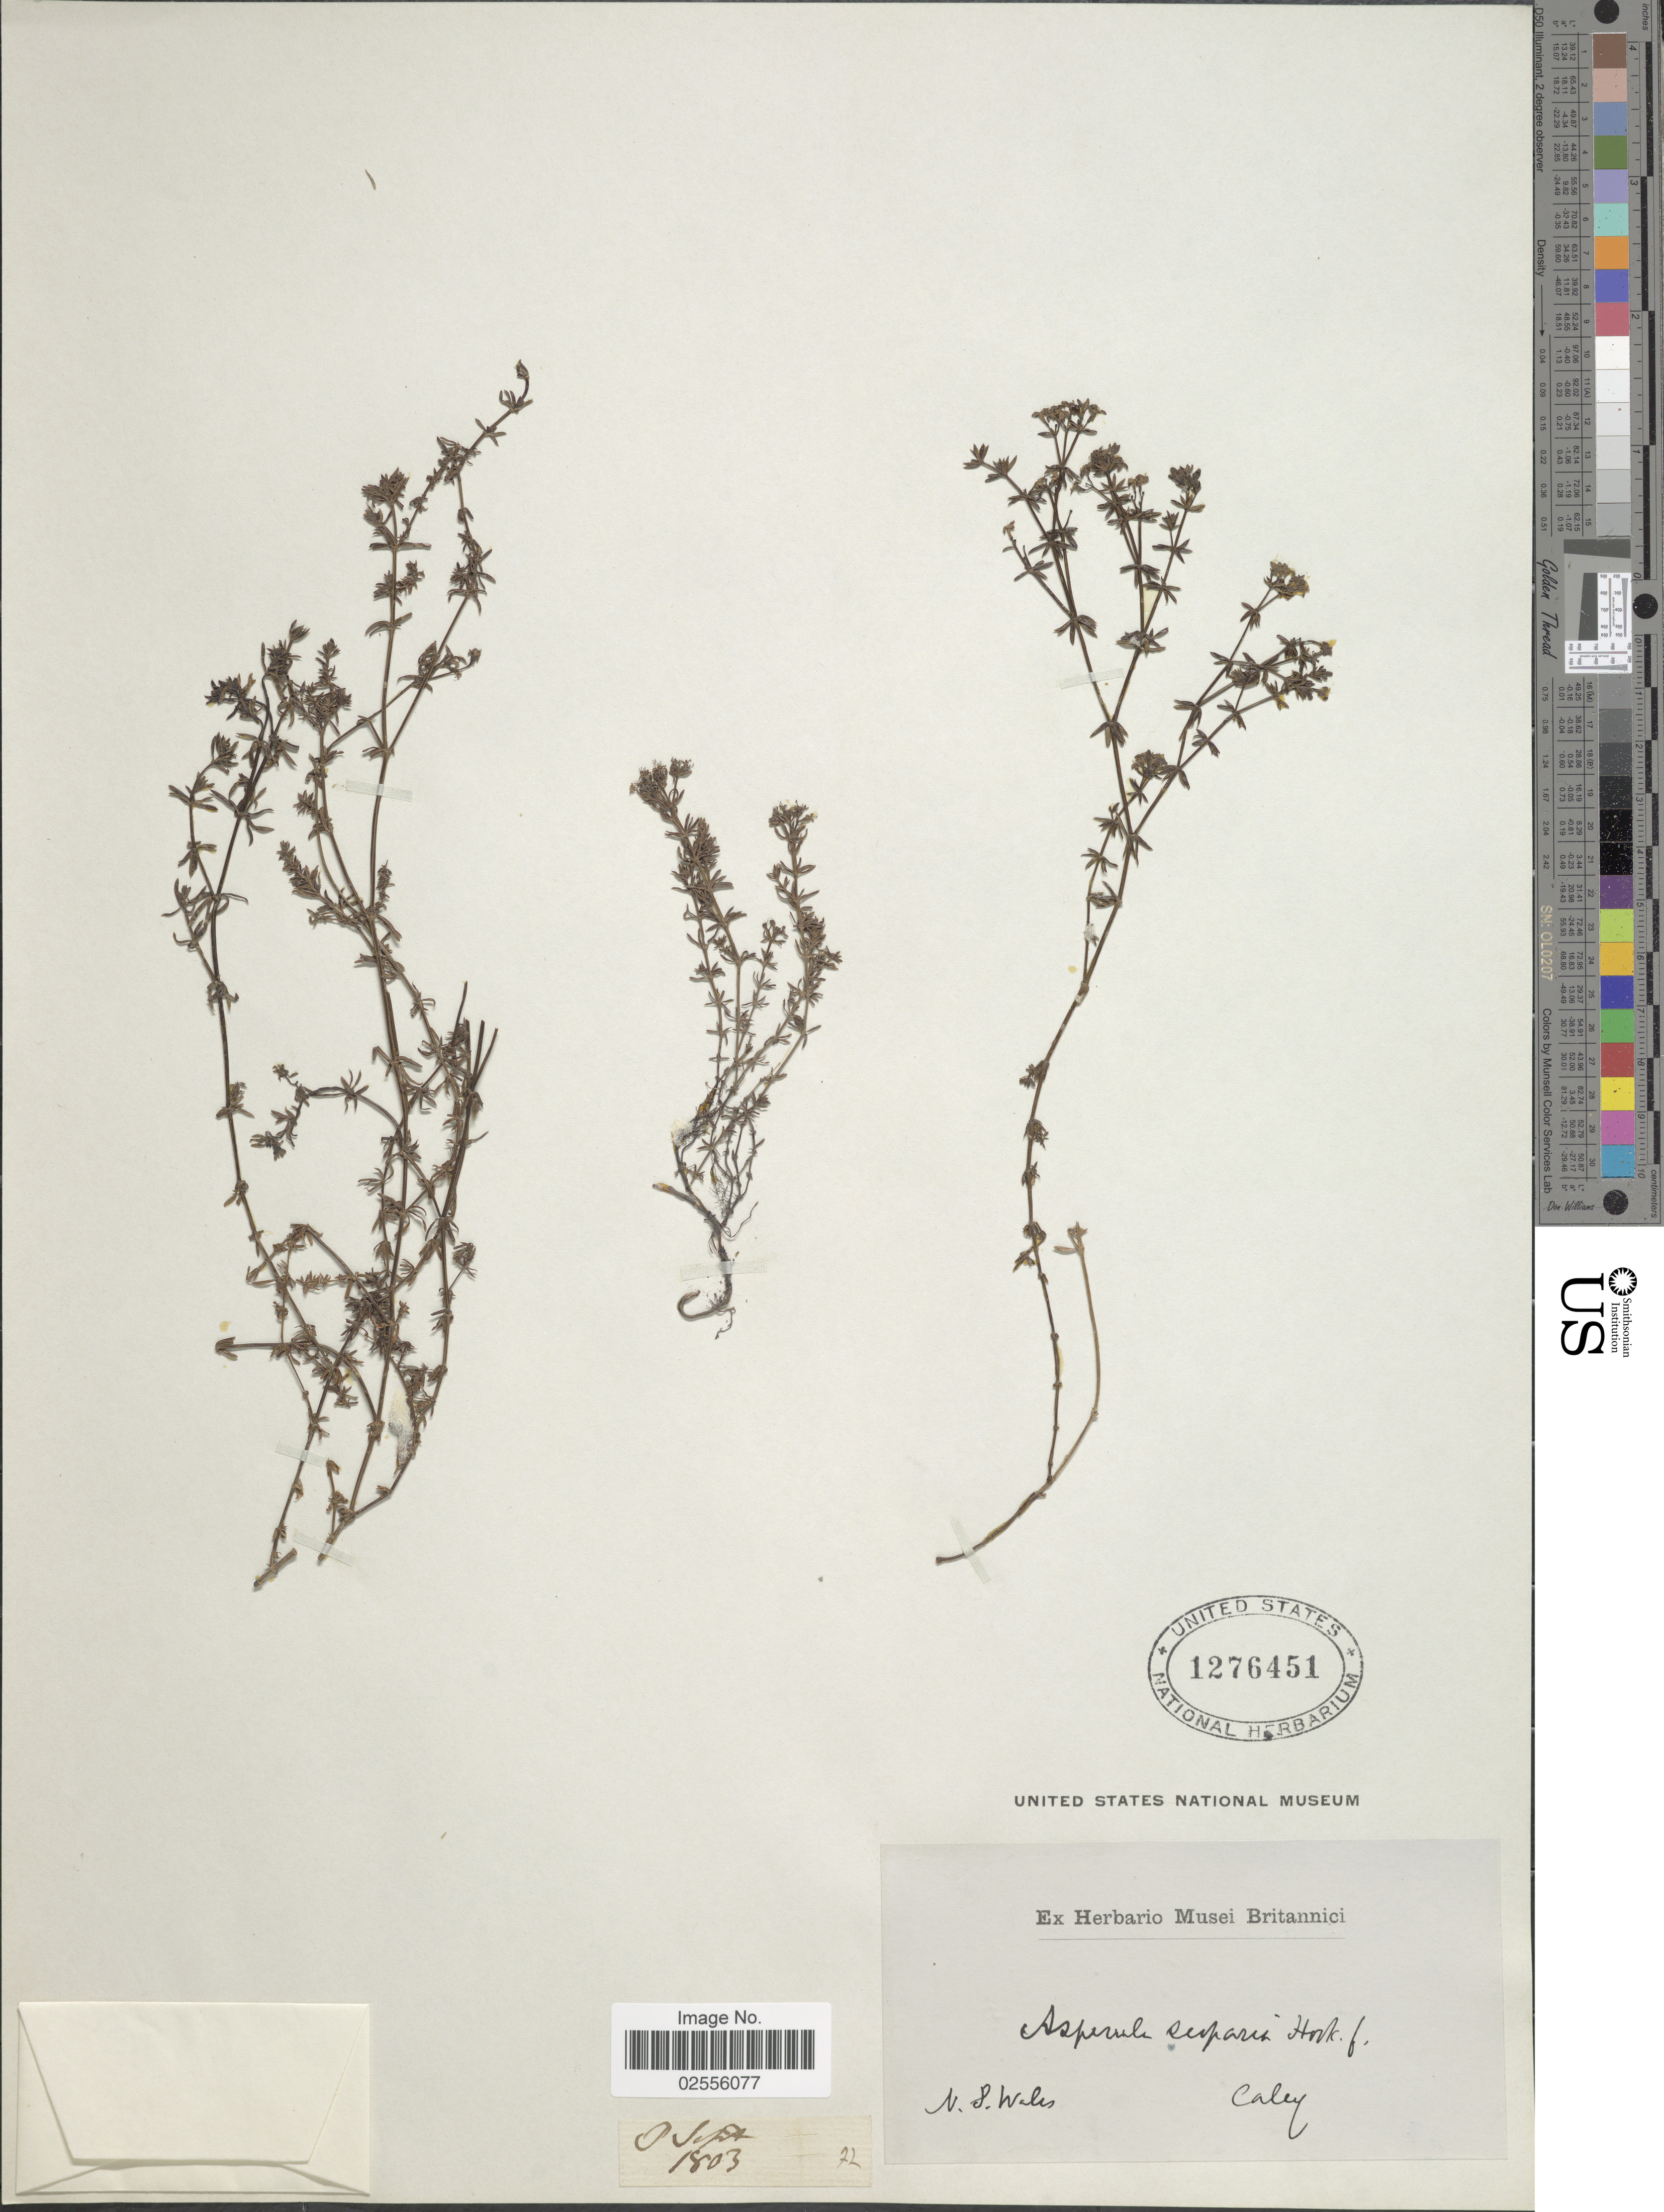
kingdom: Plantae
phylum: Tracheophyta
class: Magnoliopsida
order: Gentianales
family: Rubiaceae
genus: Asperula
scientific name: Asperula scoparia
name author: Hook. f.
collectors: -. Caley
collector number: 72?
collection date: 1803-09-09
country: Australia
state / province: New South Wales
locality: N. S. Wales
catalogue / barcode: US 1276451